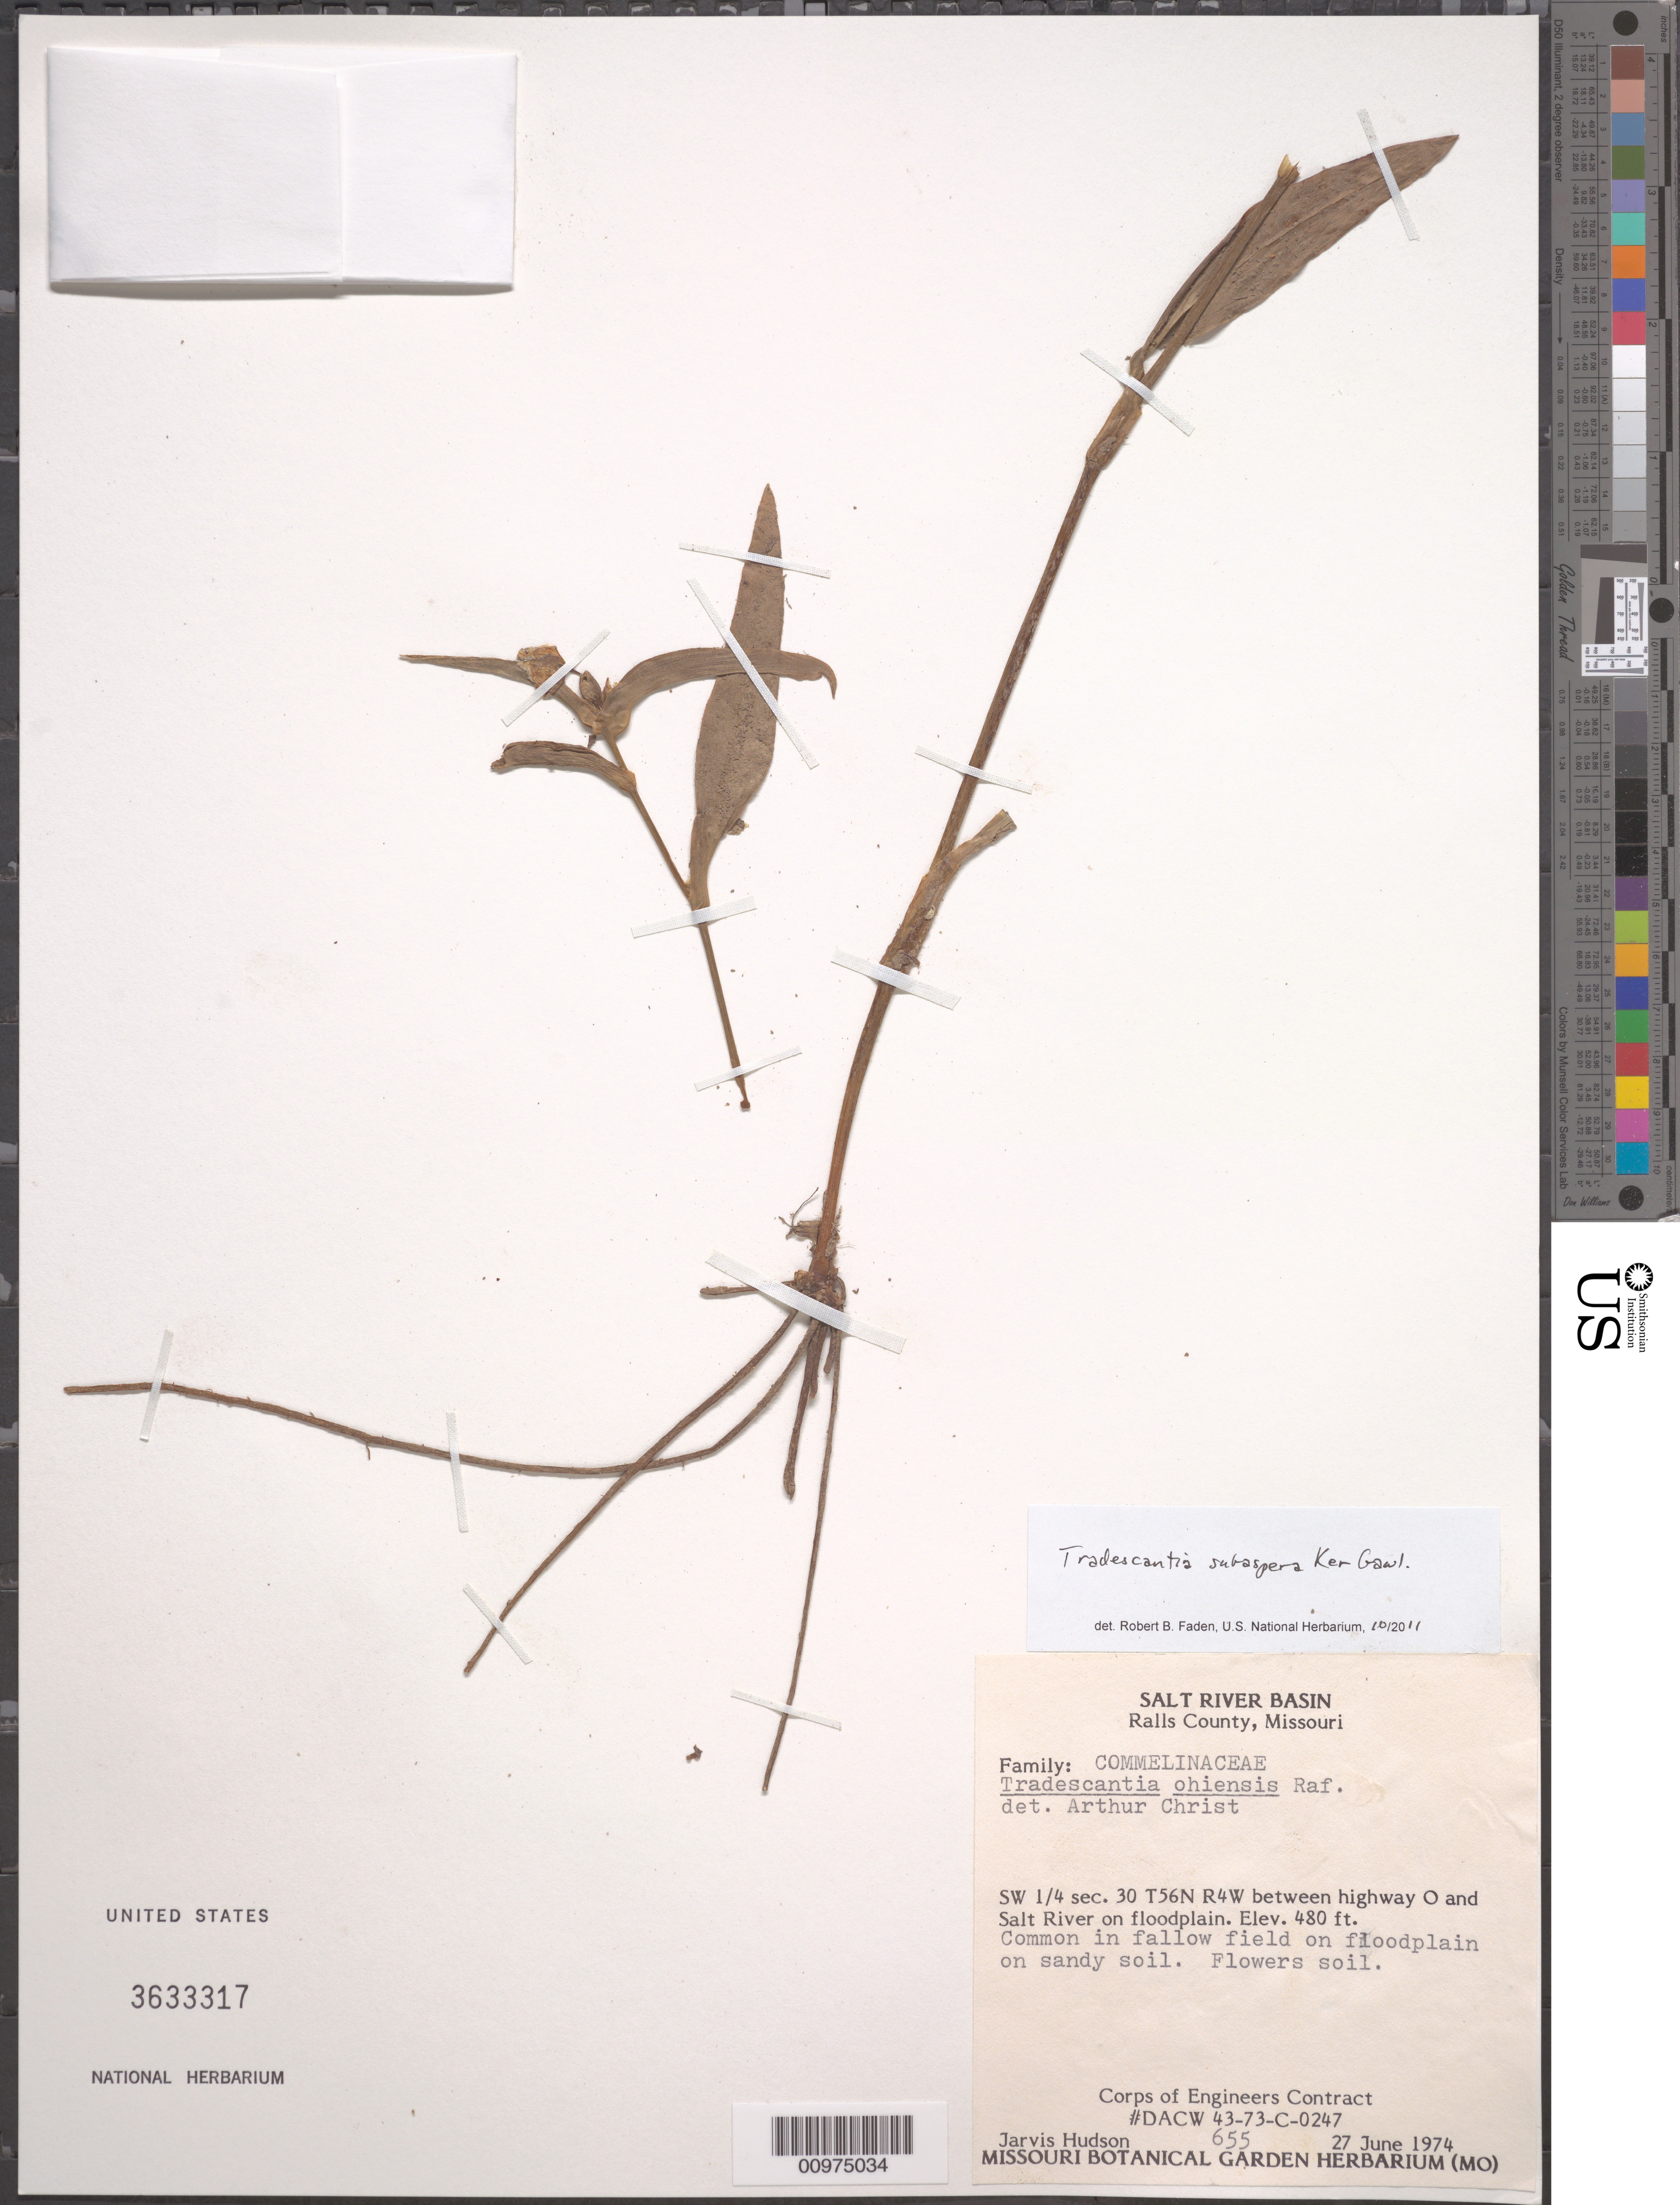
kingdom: Plantae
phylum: Tracheophyta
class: Liliopsida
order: Commelinales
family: Commelinaceae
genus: Tradescantia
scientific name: Tradescantia subaspera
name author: Ker Gawl.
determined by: Faden, Robert B., (US), Smithsonian Institution - National Museum of Natural History (UNITED STATES)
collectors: J. Hudson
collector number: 655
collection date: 1974-06-27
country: United States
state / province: Missouri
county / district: Ralls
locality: SW ¼ sec. 30 T56N R4W between highway O and Salt River on floodplain.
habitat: Common in fallow field on floodplain on sandy soil.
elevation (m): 146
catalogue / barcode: US 3633317